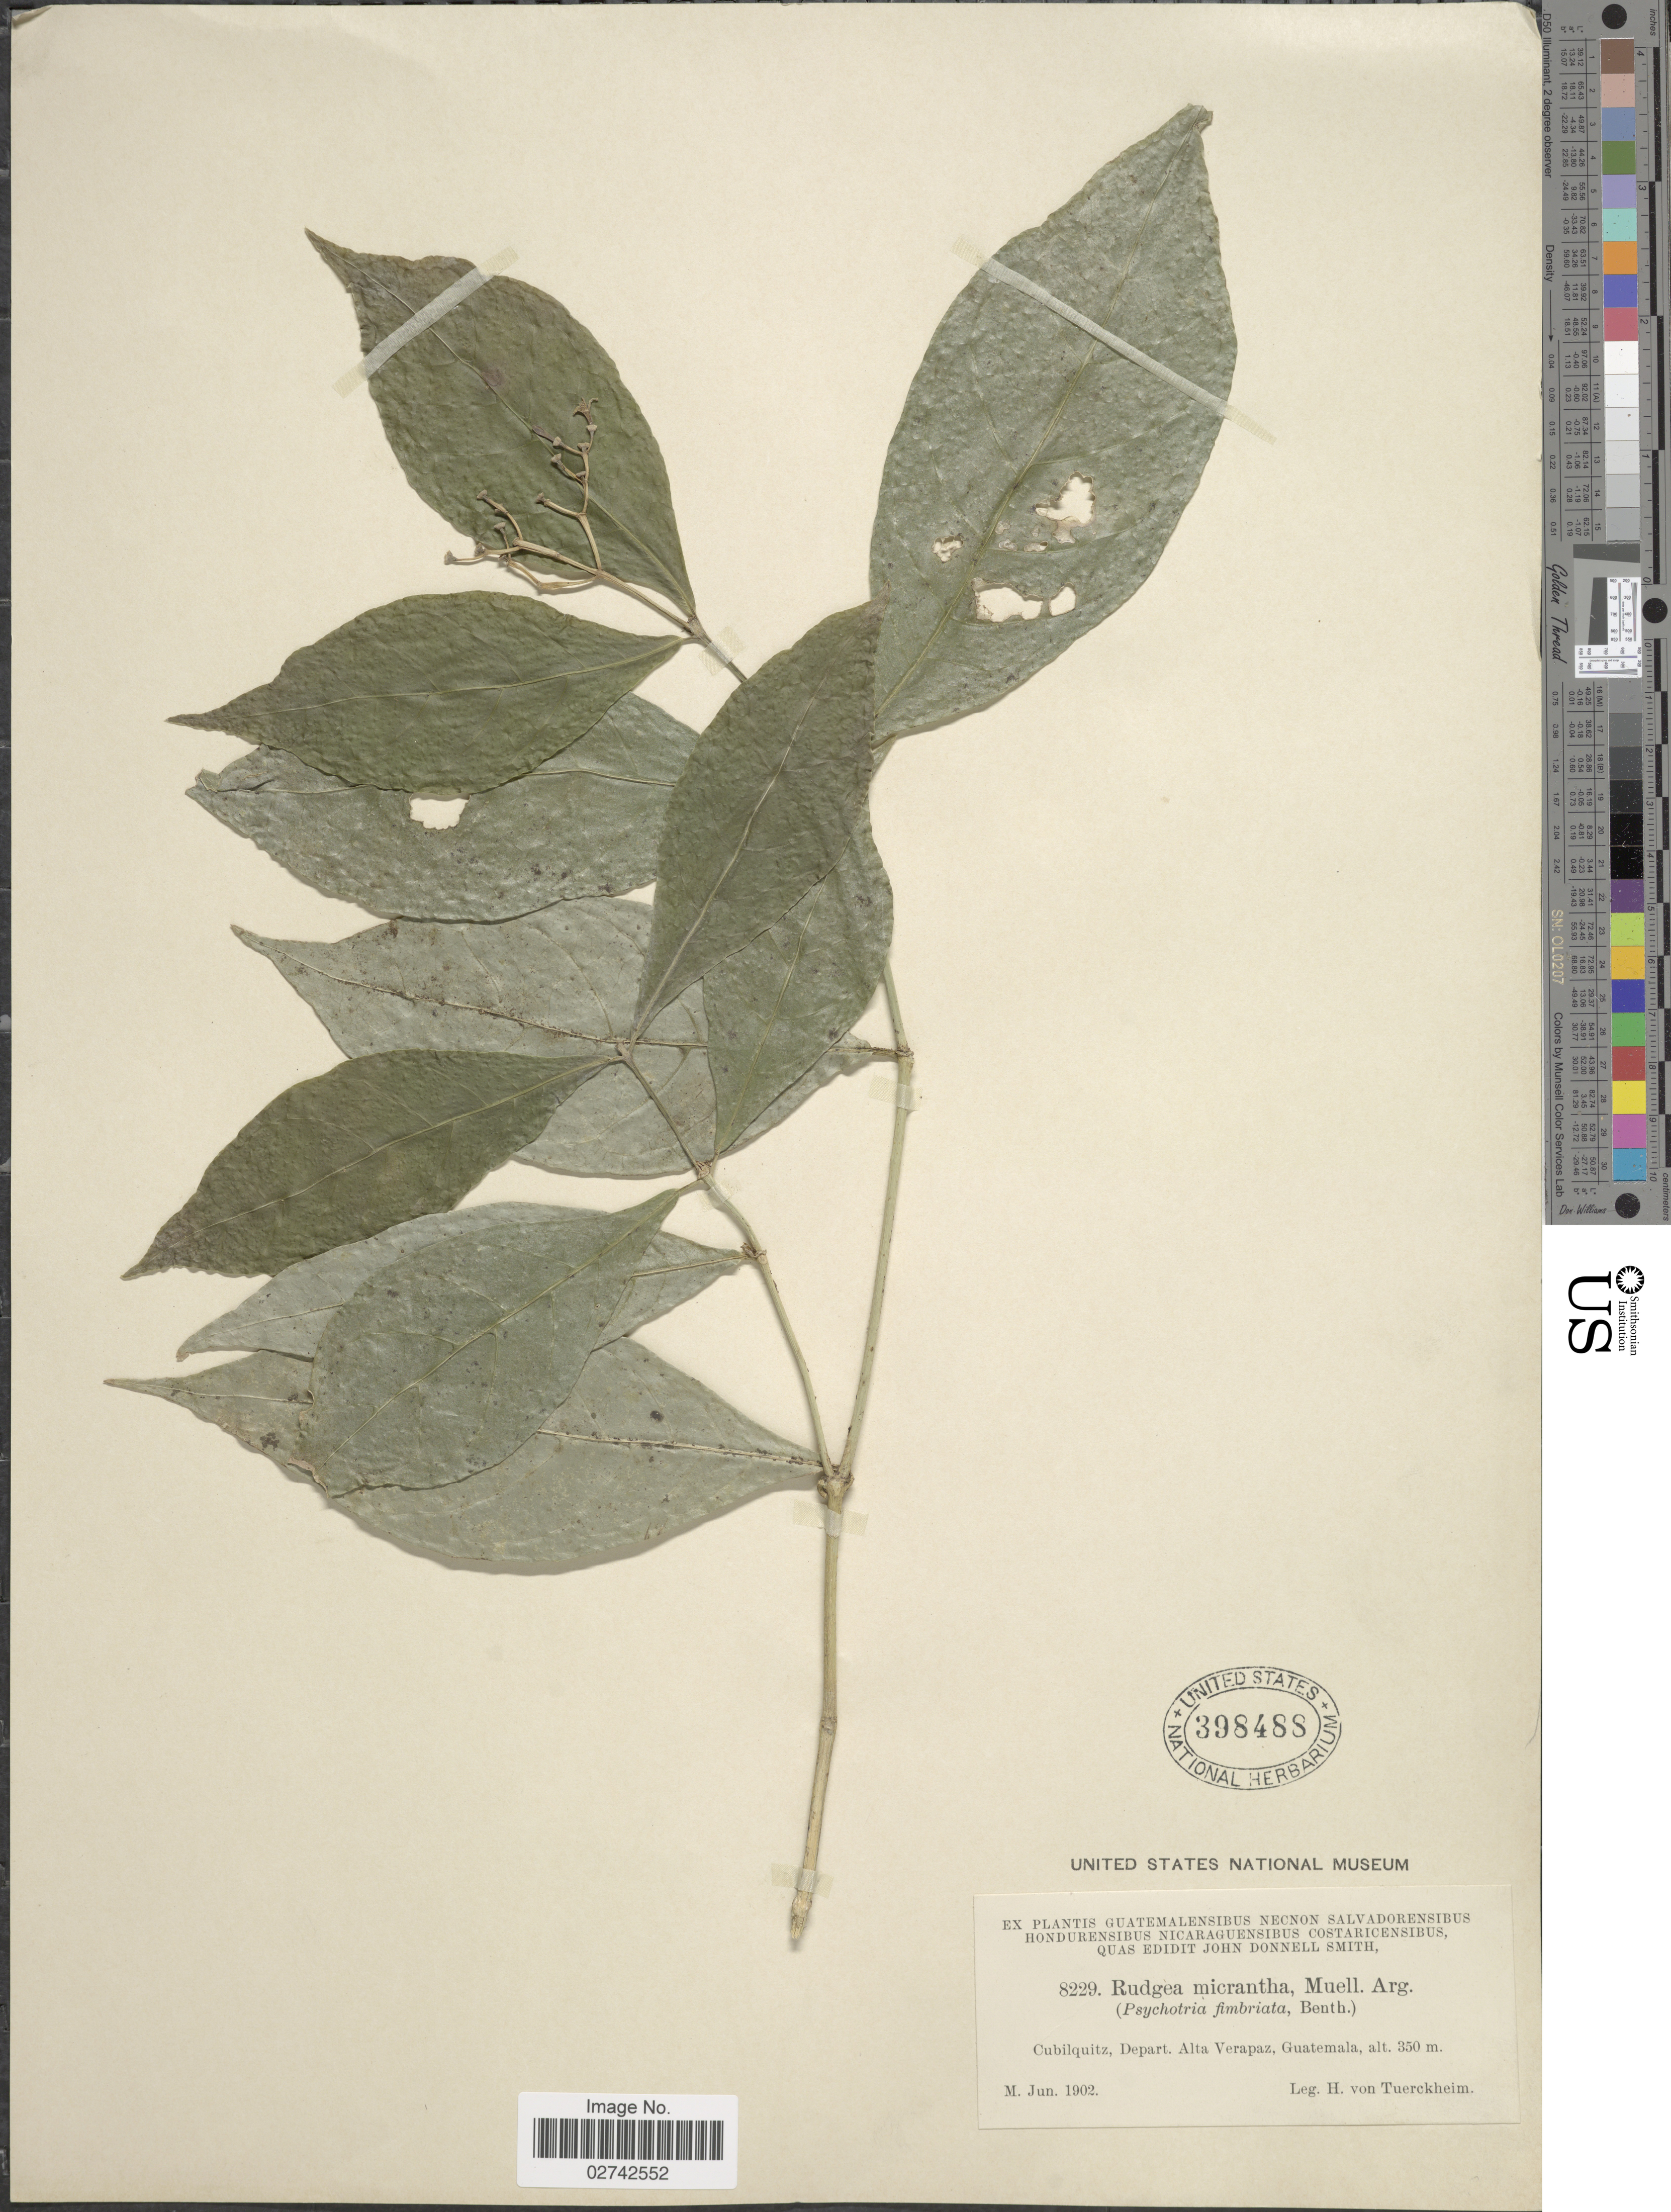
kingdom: Plantae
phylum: Tracheophyta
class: Magnoliopsida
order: Gentianales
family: Rubiaceae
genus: Rudgea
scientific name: Rudgea ceratopetala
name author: Donn. Sm.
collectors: H. von Türckheim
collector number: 8229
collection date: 1902-06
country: Guatemala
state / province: Alta Verapaz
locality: Cubilquitz, Depart, Alta Verapaz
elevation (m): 350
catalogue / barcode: US 398488